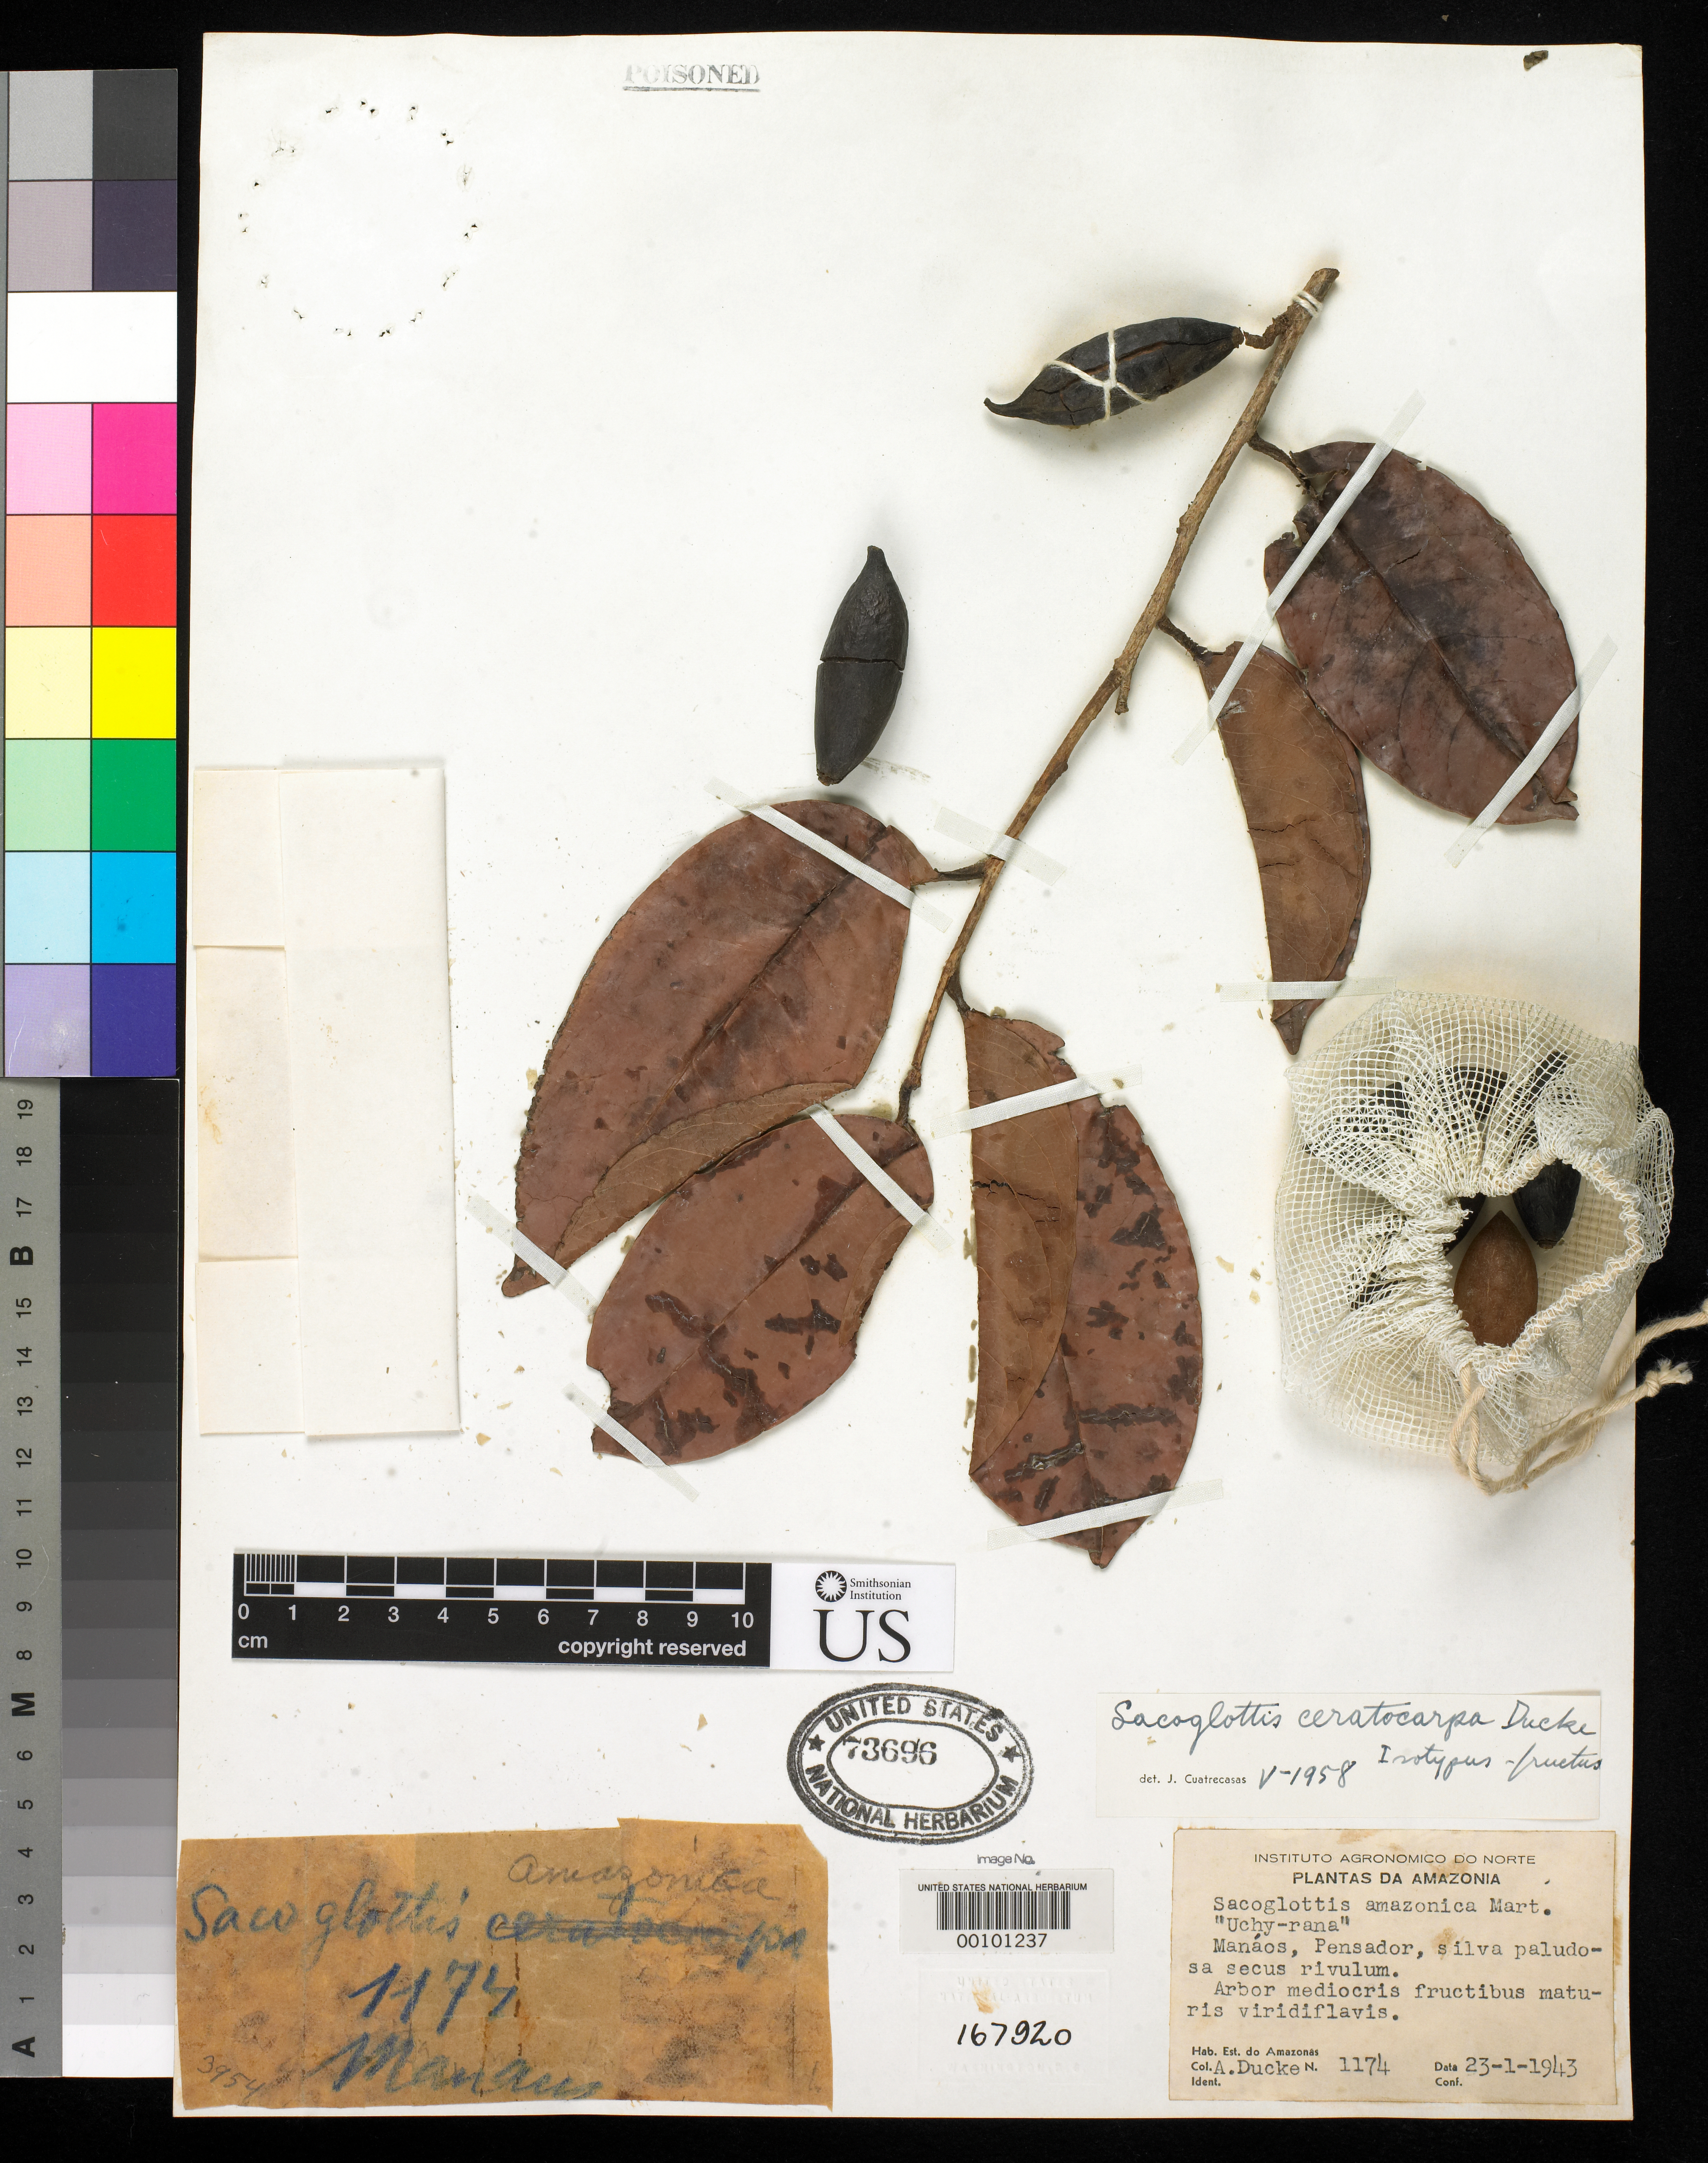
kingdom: Plantae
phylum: Tracheophyta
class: Magnoliopsida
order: Malpighiales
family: Humiriaceae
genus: Sacoglottis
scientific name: Sacoglottis ceratocarpa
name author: Ducke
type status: Isosyntype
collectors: A. Ducke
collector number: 1174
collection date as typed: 23 Jan 1943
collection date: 1943-01-23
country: Brazil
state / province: Amazonas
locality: Manaos, Pensador.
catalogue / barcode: US 73696